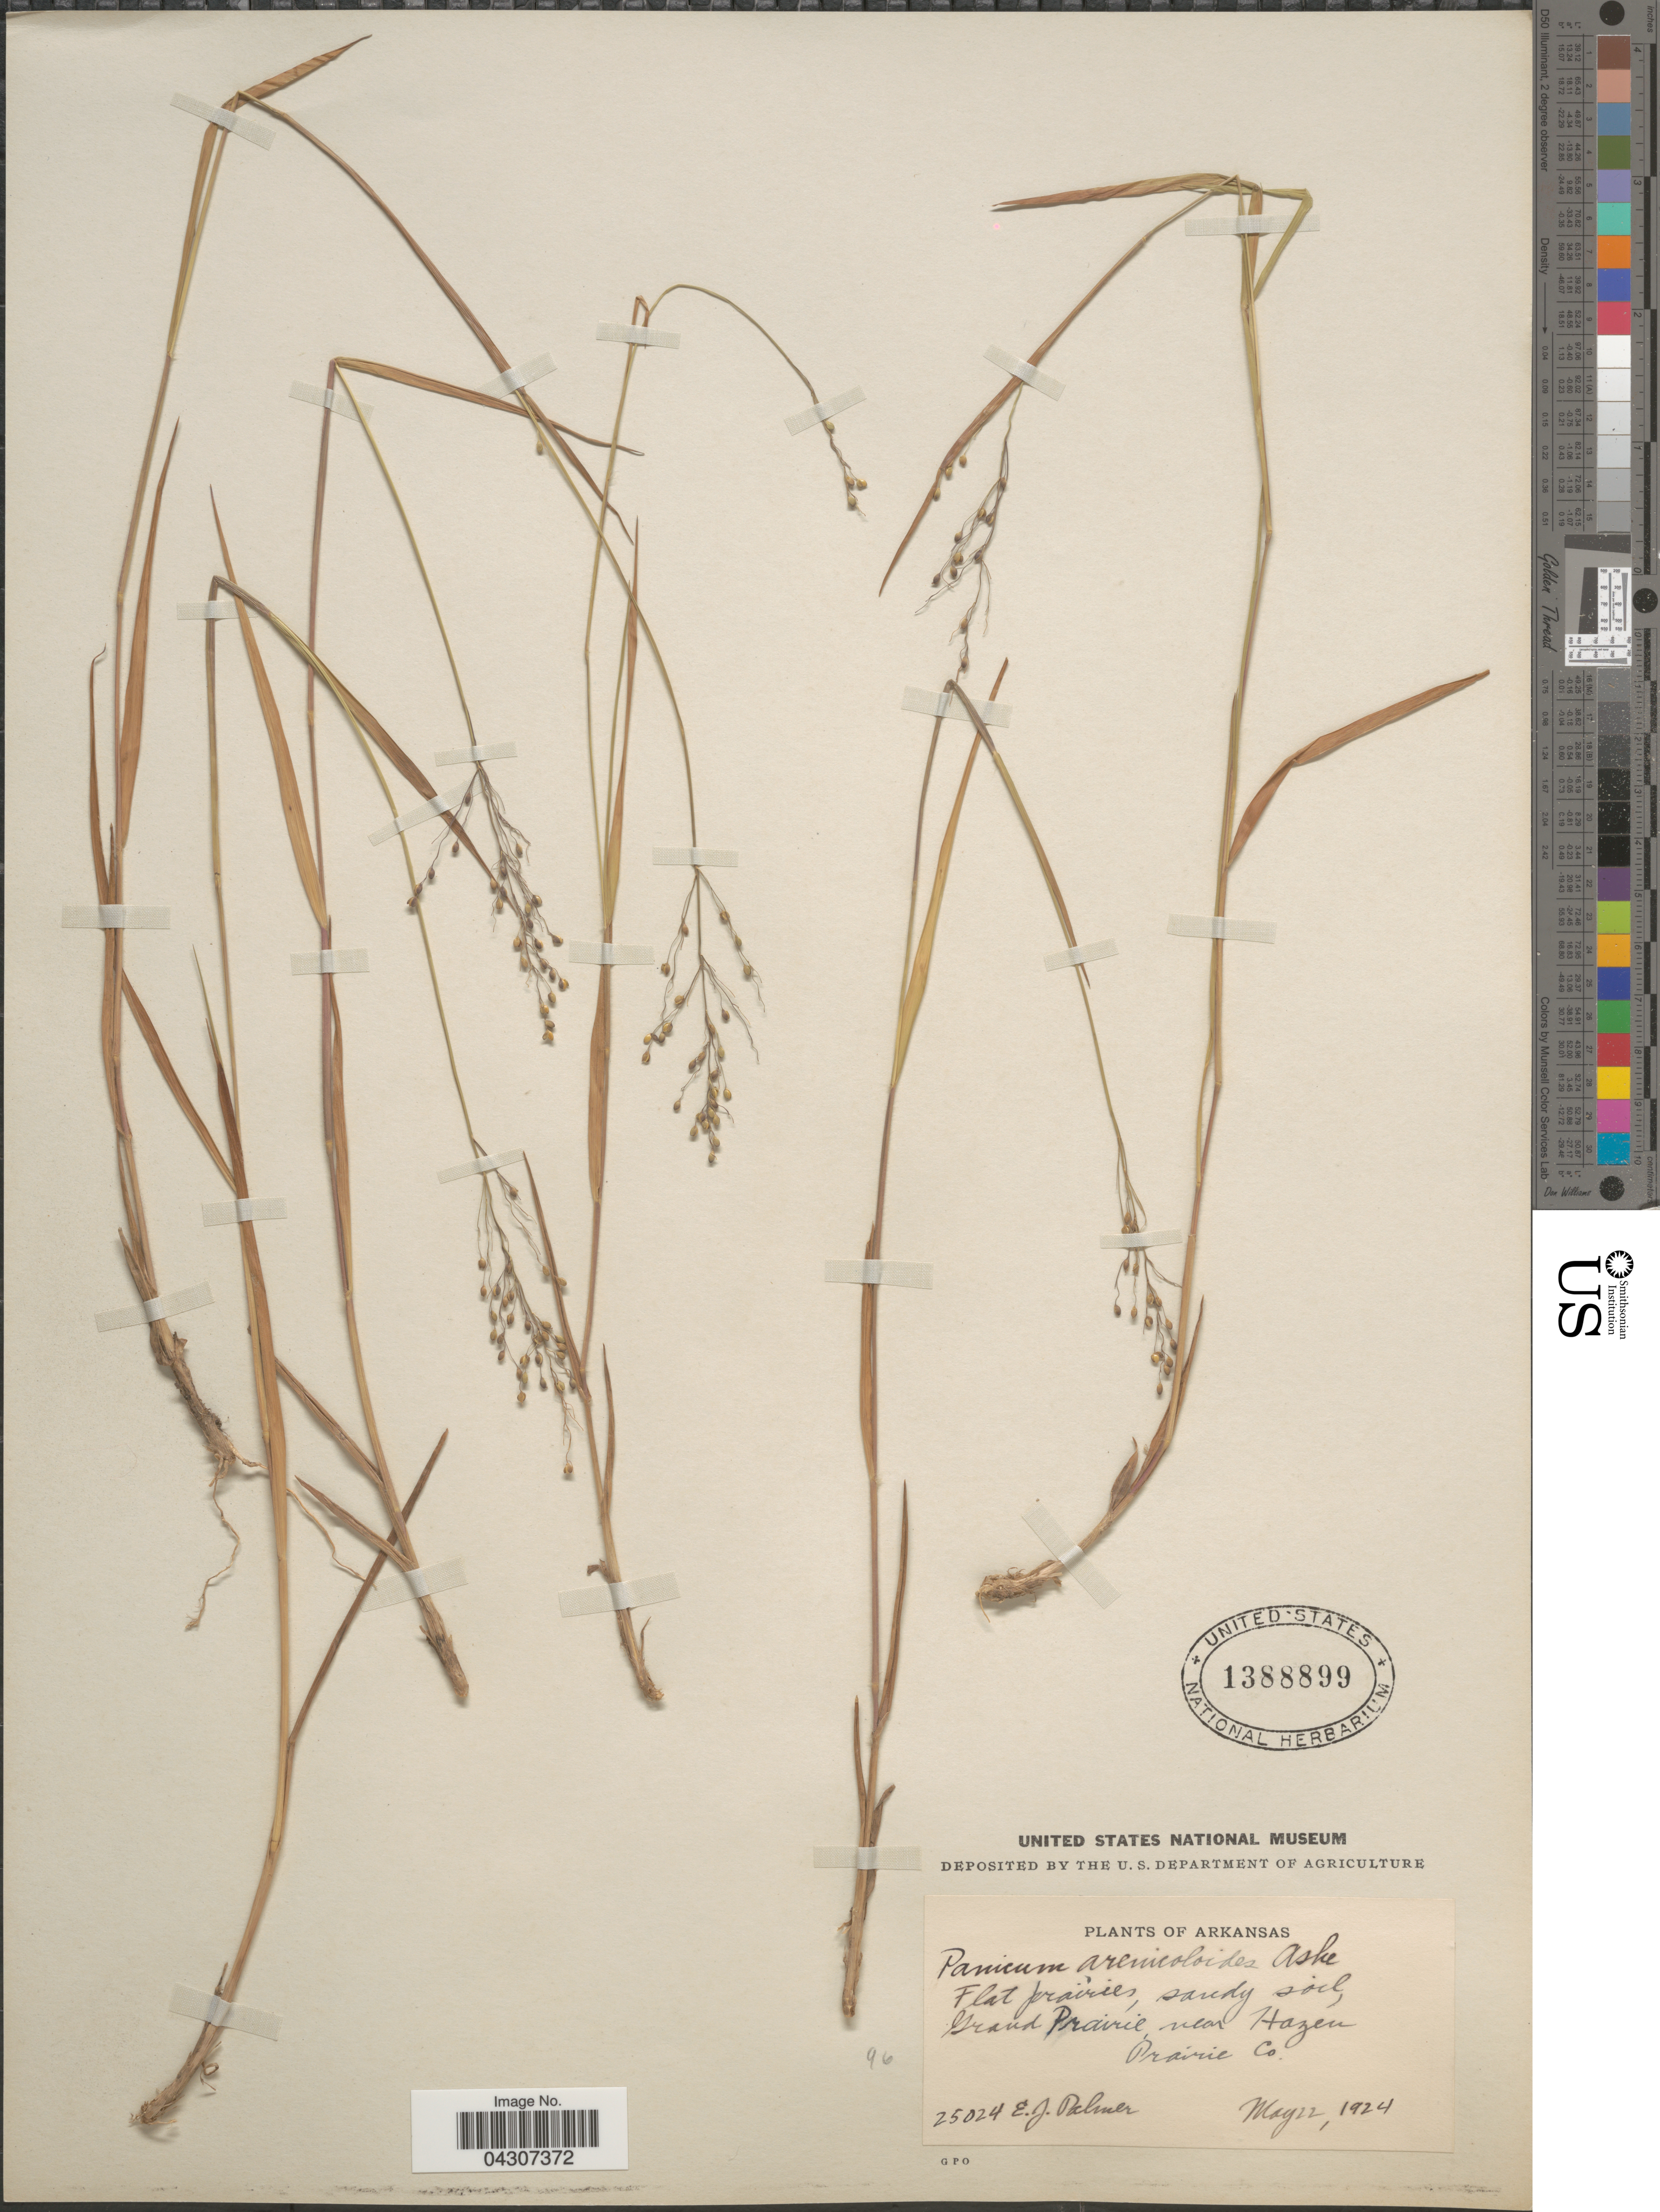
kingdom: Plantae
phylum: Tracheophyta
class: Liliopsida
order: Poales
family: Poaceae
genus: Dichanthelium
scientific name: Dichanthelium aciculare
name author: (Desv. ex Poir.) Gould & C.A. Clark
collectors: E. J. Palmer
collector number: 25024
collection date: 1924-05-22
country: United States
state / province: Arkansas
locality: Flat prairies, sandy soil, Grand Prairie near Hazen. Prairie Co.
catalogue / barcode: US 1388899